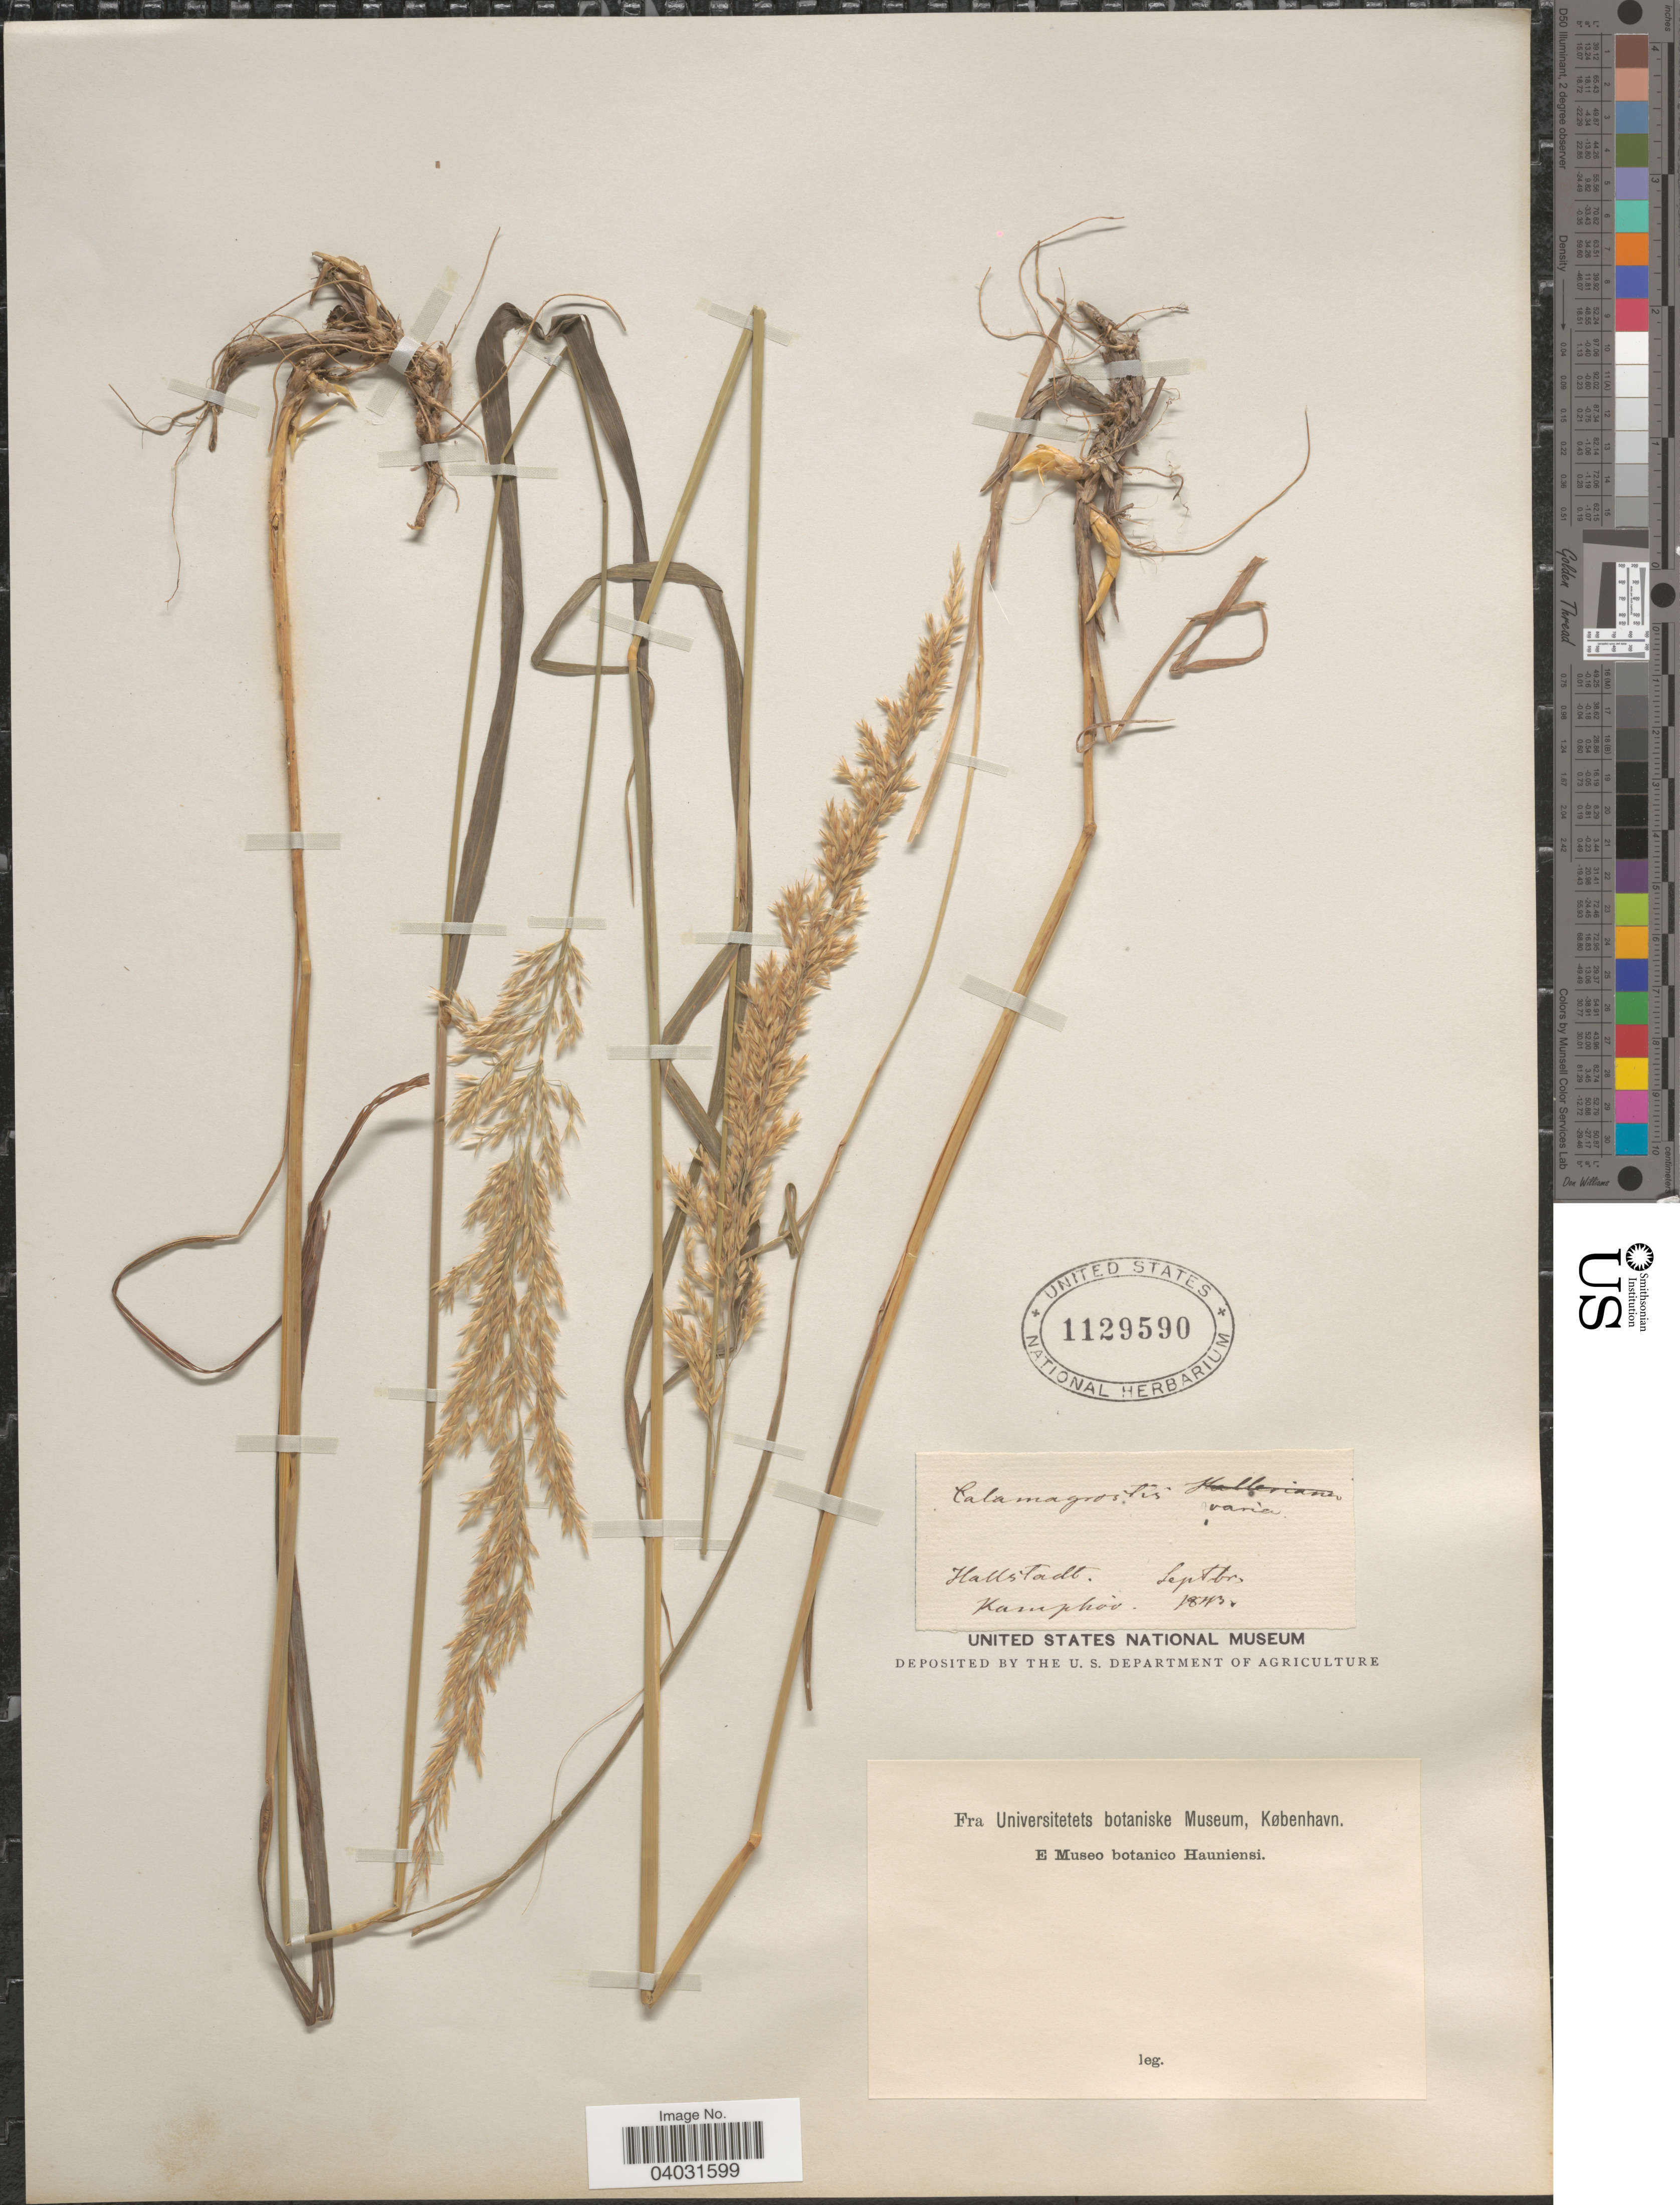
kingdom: Plantae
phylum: Tracheophyta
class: Liliopsida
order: Poales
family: Poaceae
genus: Calamagrostis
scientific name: Calamagrostis varia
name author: Host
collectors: -. Kamphov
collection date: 1843-09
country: Germany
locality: Hallstadt.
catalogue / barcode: US 1129590